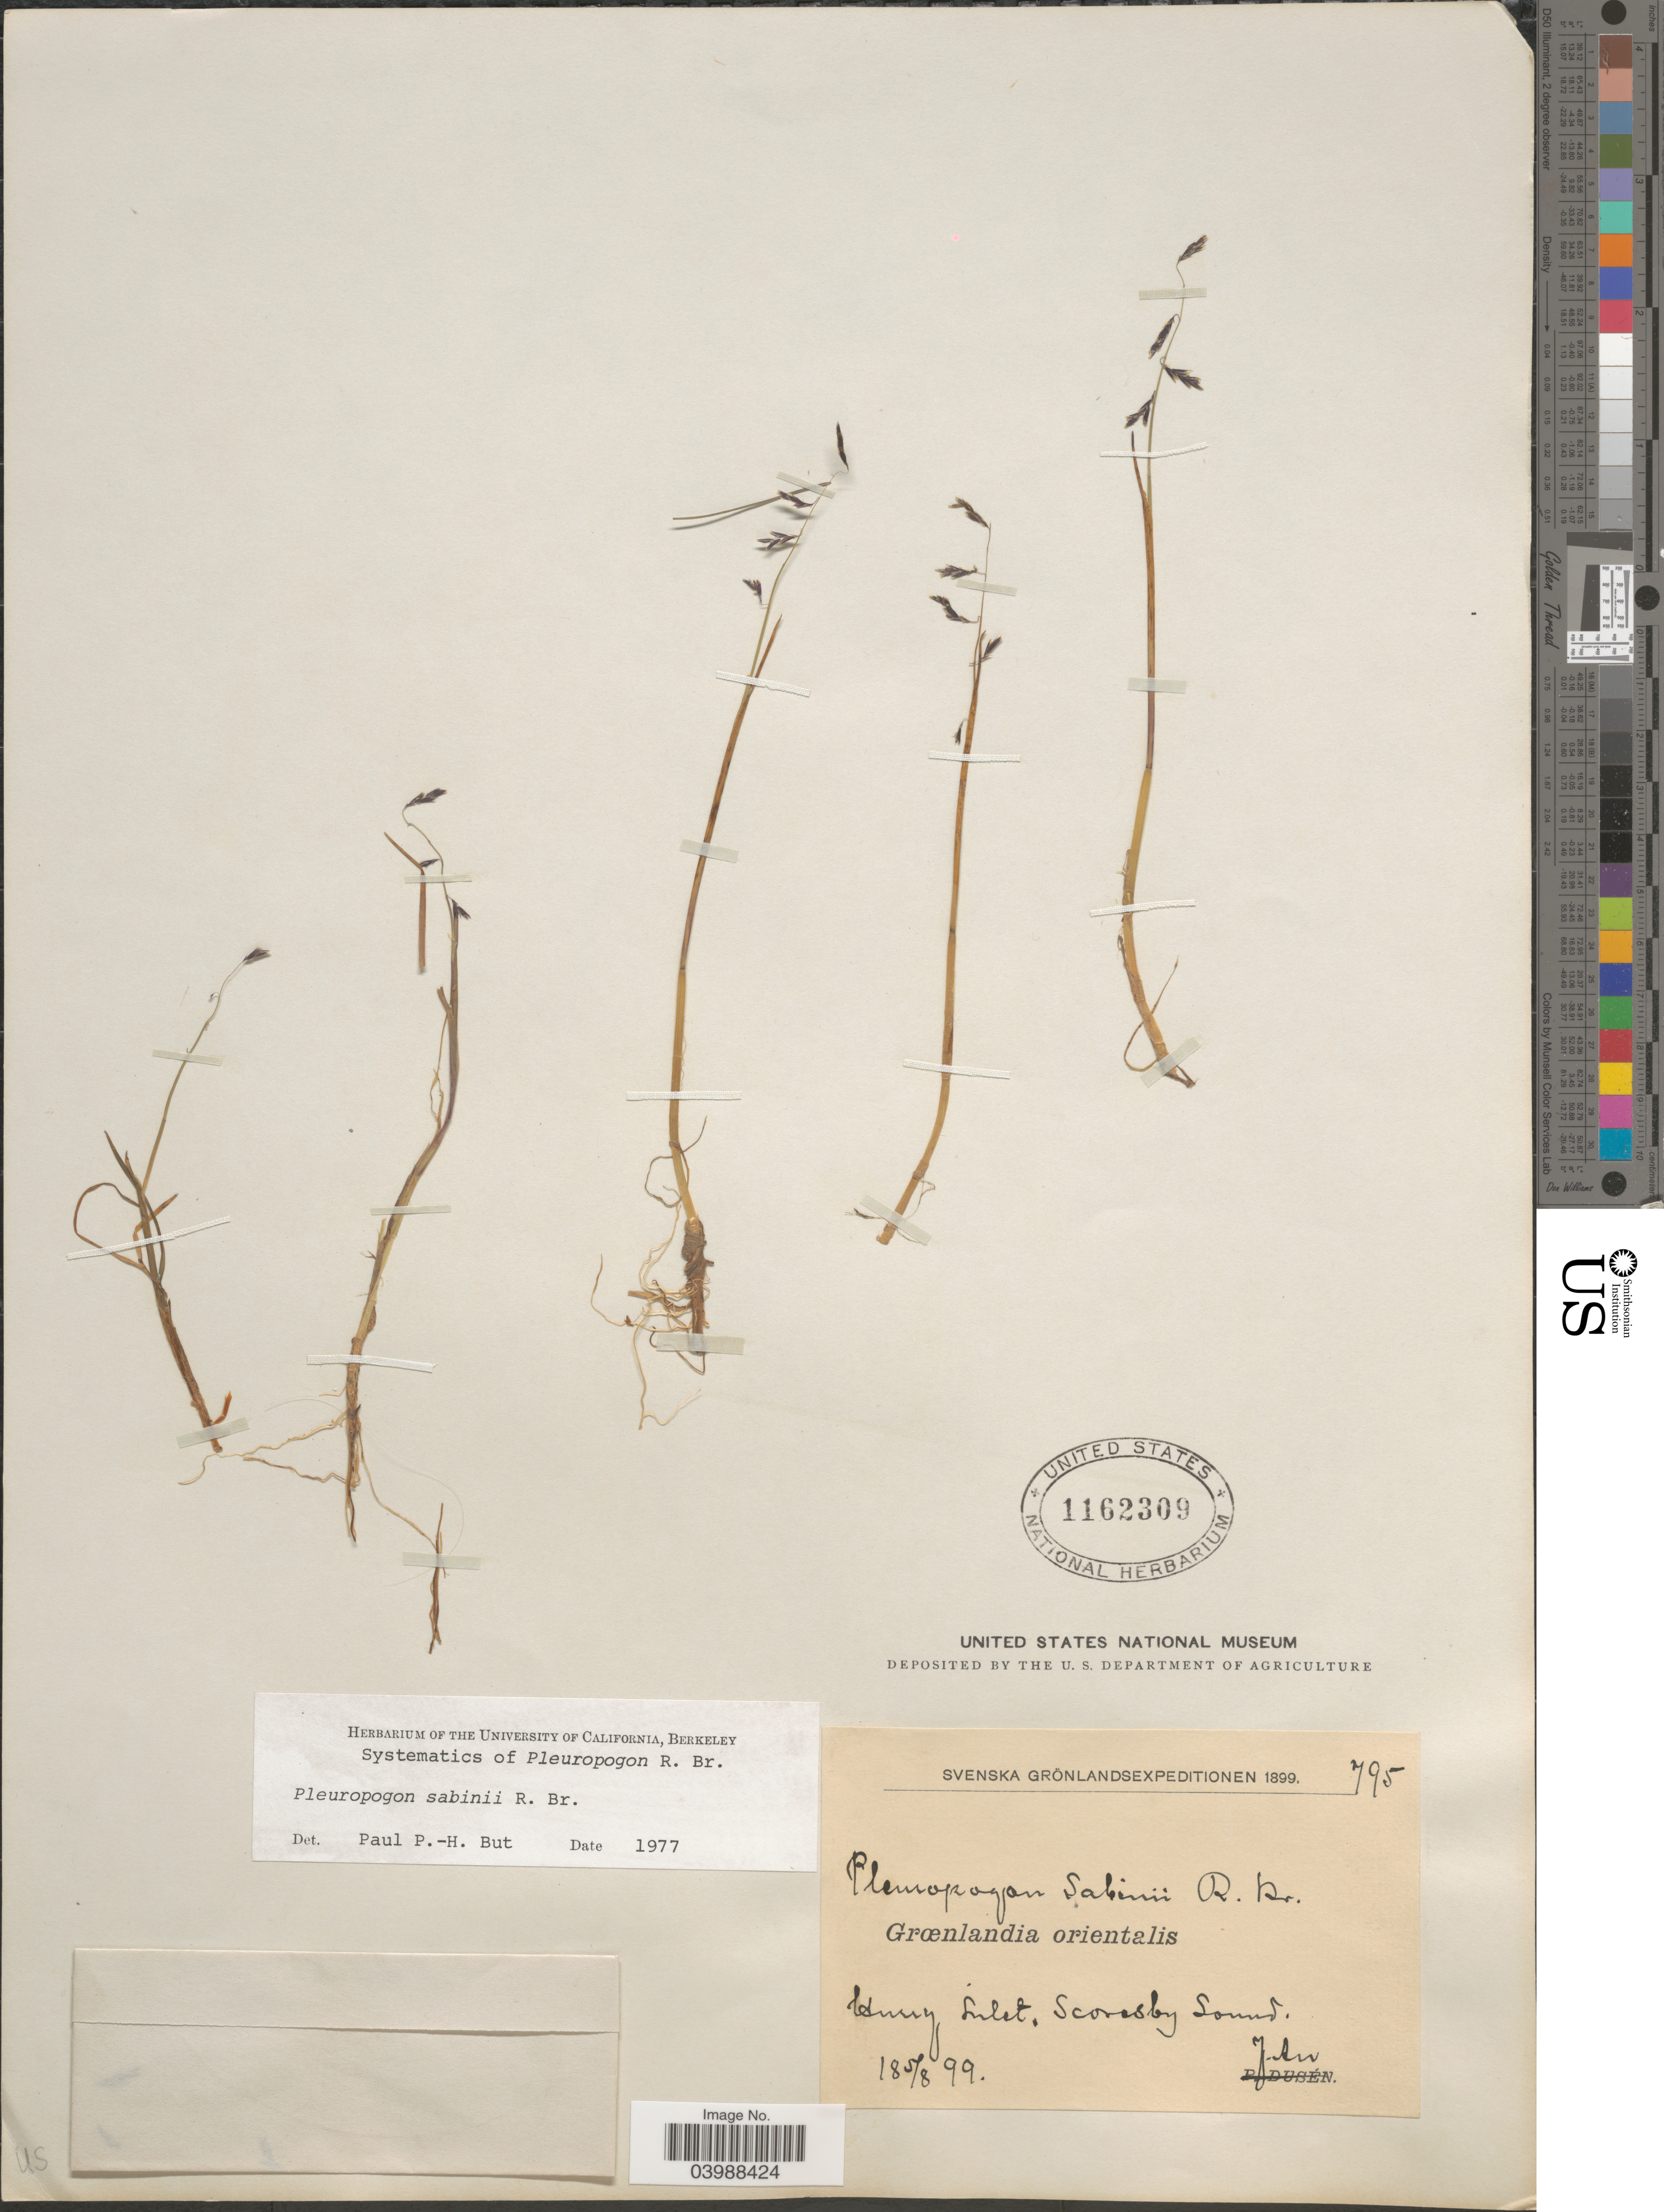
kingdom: Plantae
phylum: Tracheophyta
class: Liliopsida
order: Poales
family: Poaceae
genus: Pleuropogon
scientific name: Pleuropogon sabinei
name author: R. Br.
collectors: An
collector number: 795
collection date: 1899-08-05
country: Greenland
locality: Grœnlandia orientalis. Hurry Inlet, Scoresby Sound.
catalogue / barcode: US 1162309